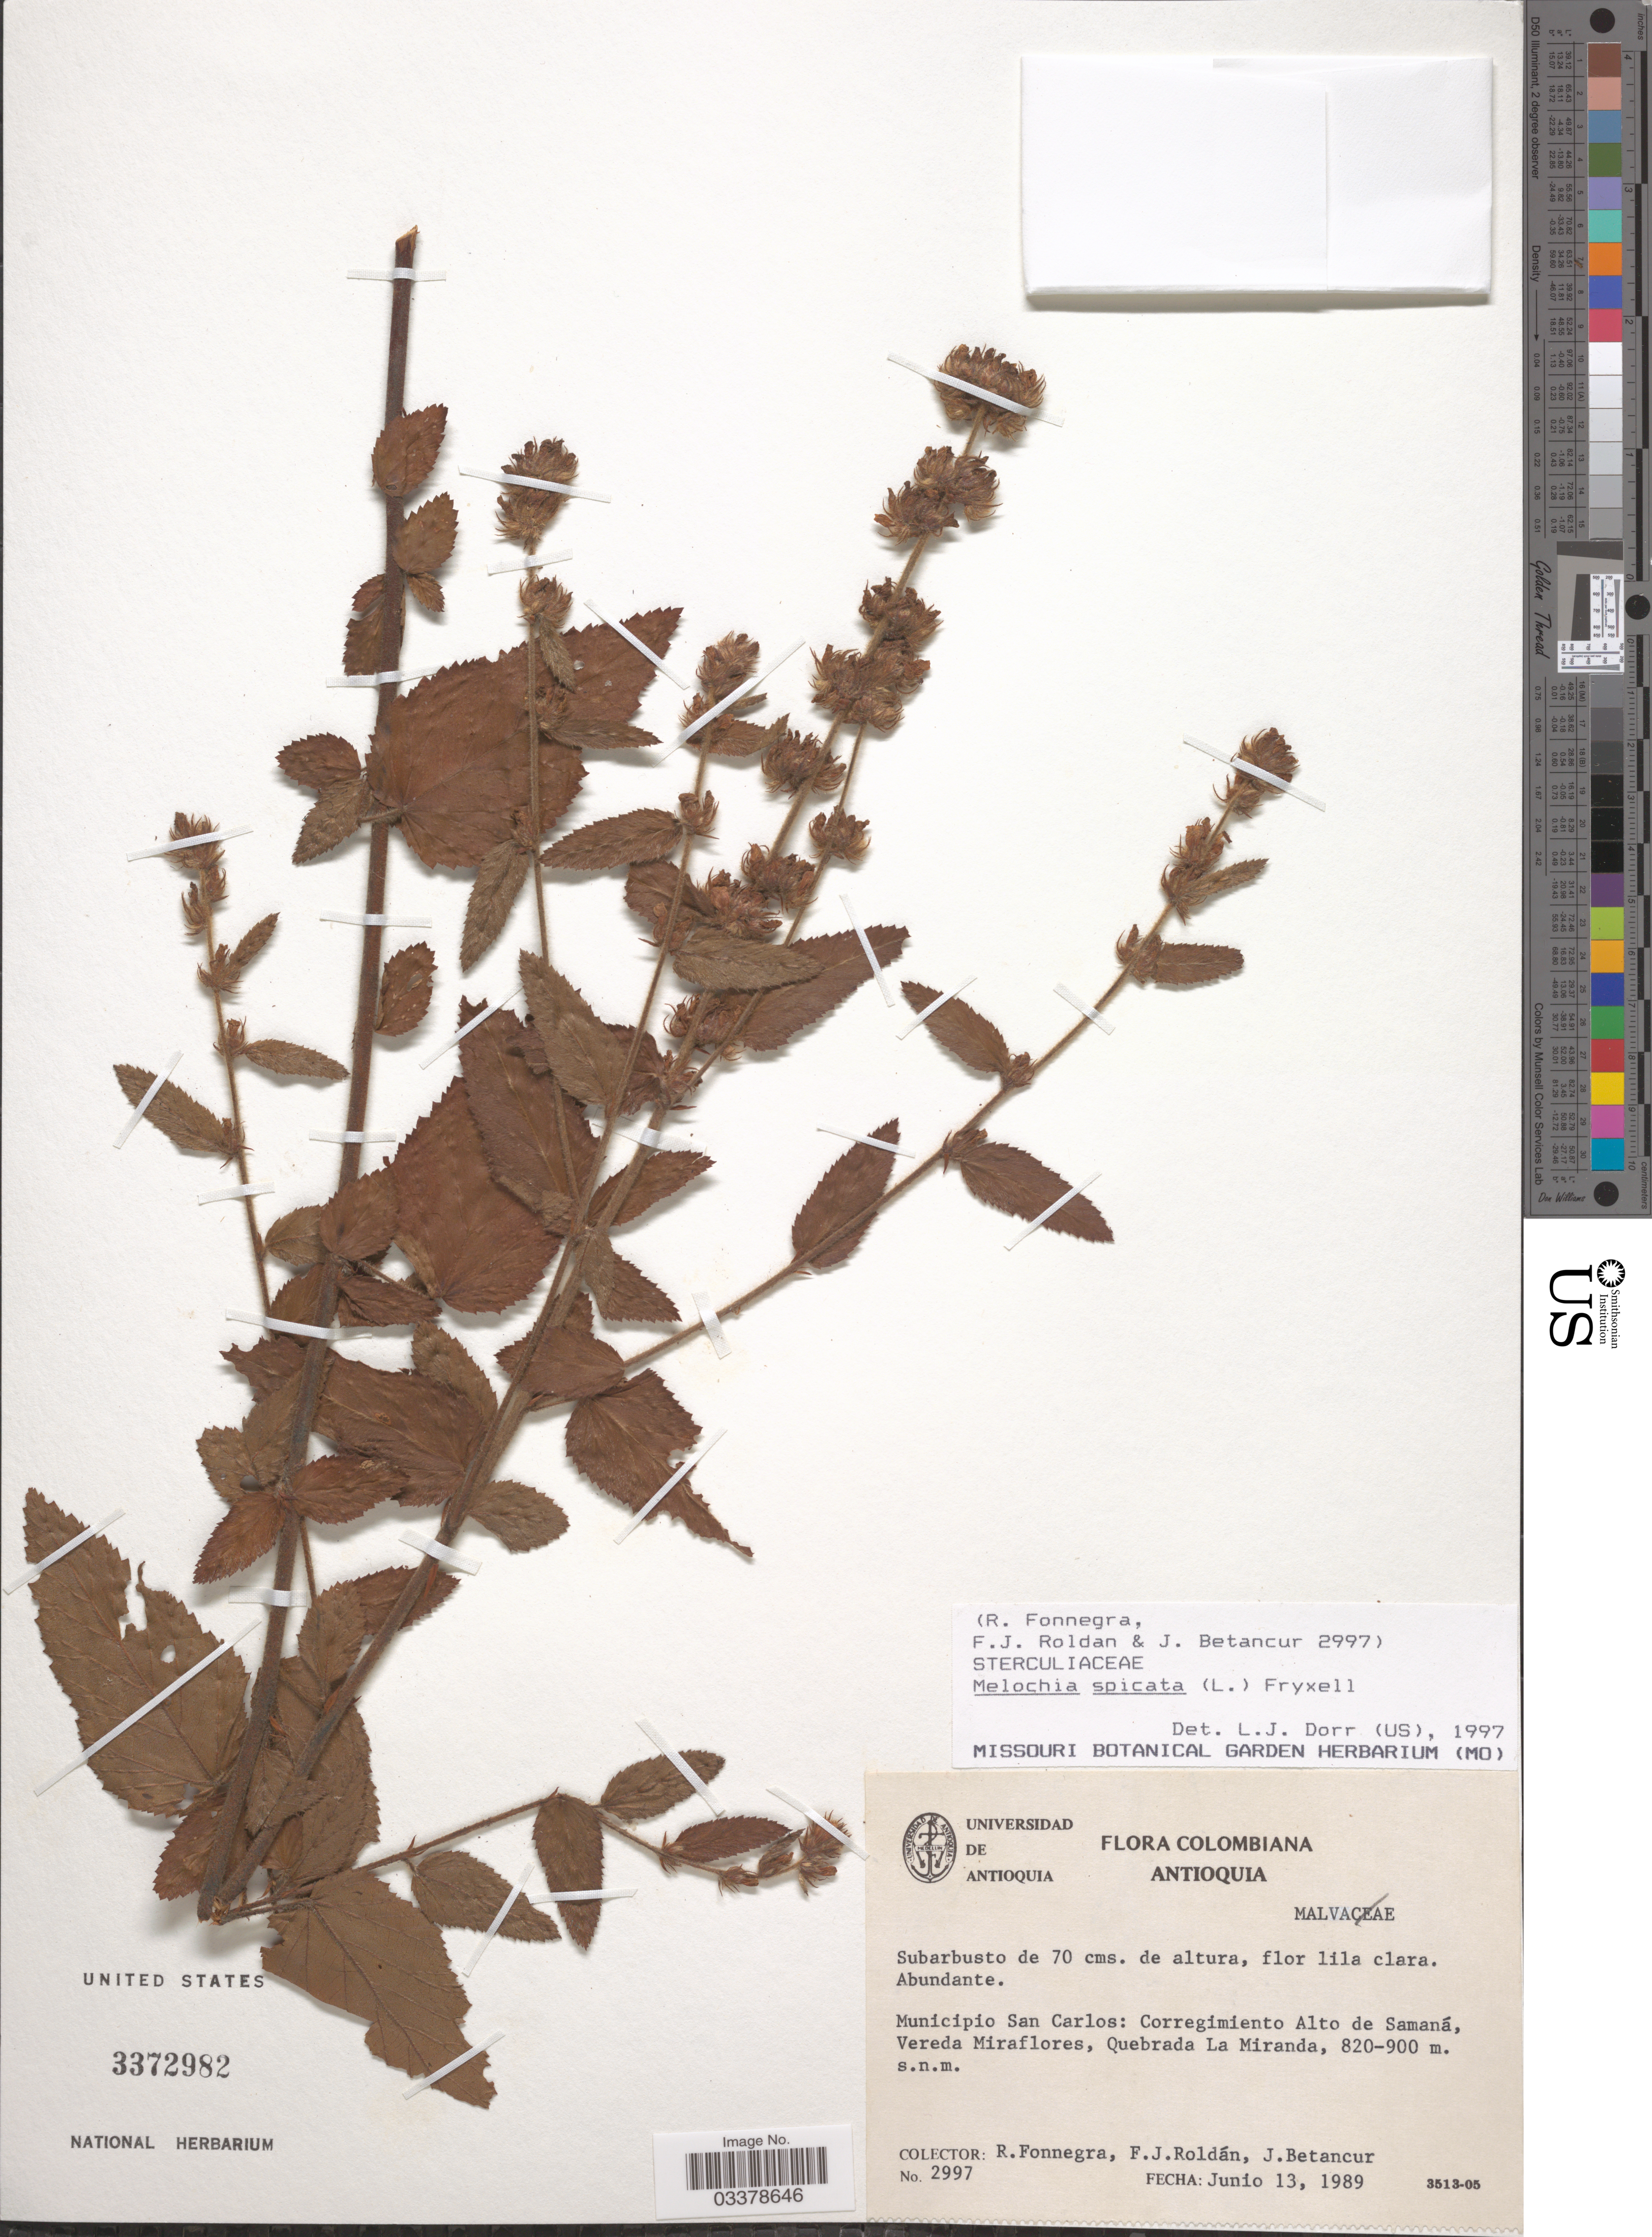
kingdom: Plantae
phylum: Tracheophyta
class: Magnoliopsida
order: Malvales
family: Malvaceae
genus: Melochia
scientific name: Melochia spicata var. spicata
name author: (L.) Fryxell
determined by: Dorr, L. J., (BOT), Smithsonian Institution - National Museum of Natural History (UNITED STATES)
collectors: R. Fonnegra, F. J. Roldán & J. Betancur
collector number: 2997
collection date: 1989-06-13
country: Colombia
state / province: Antioquia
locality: Municipio San Carlos: Corregimiento Alto de Samaná, Vereda Miraflores, Quebrada La Miranda.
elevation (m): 820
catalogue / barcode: US 3372982